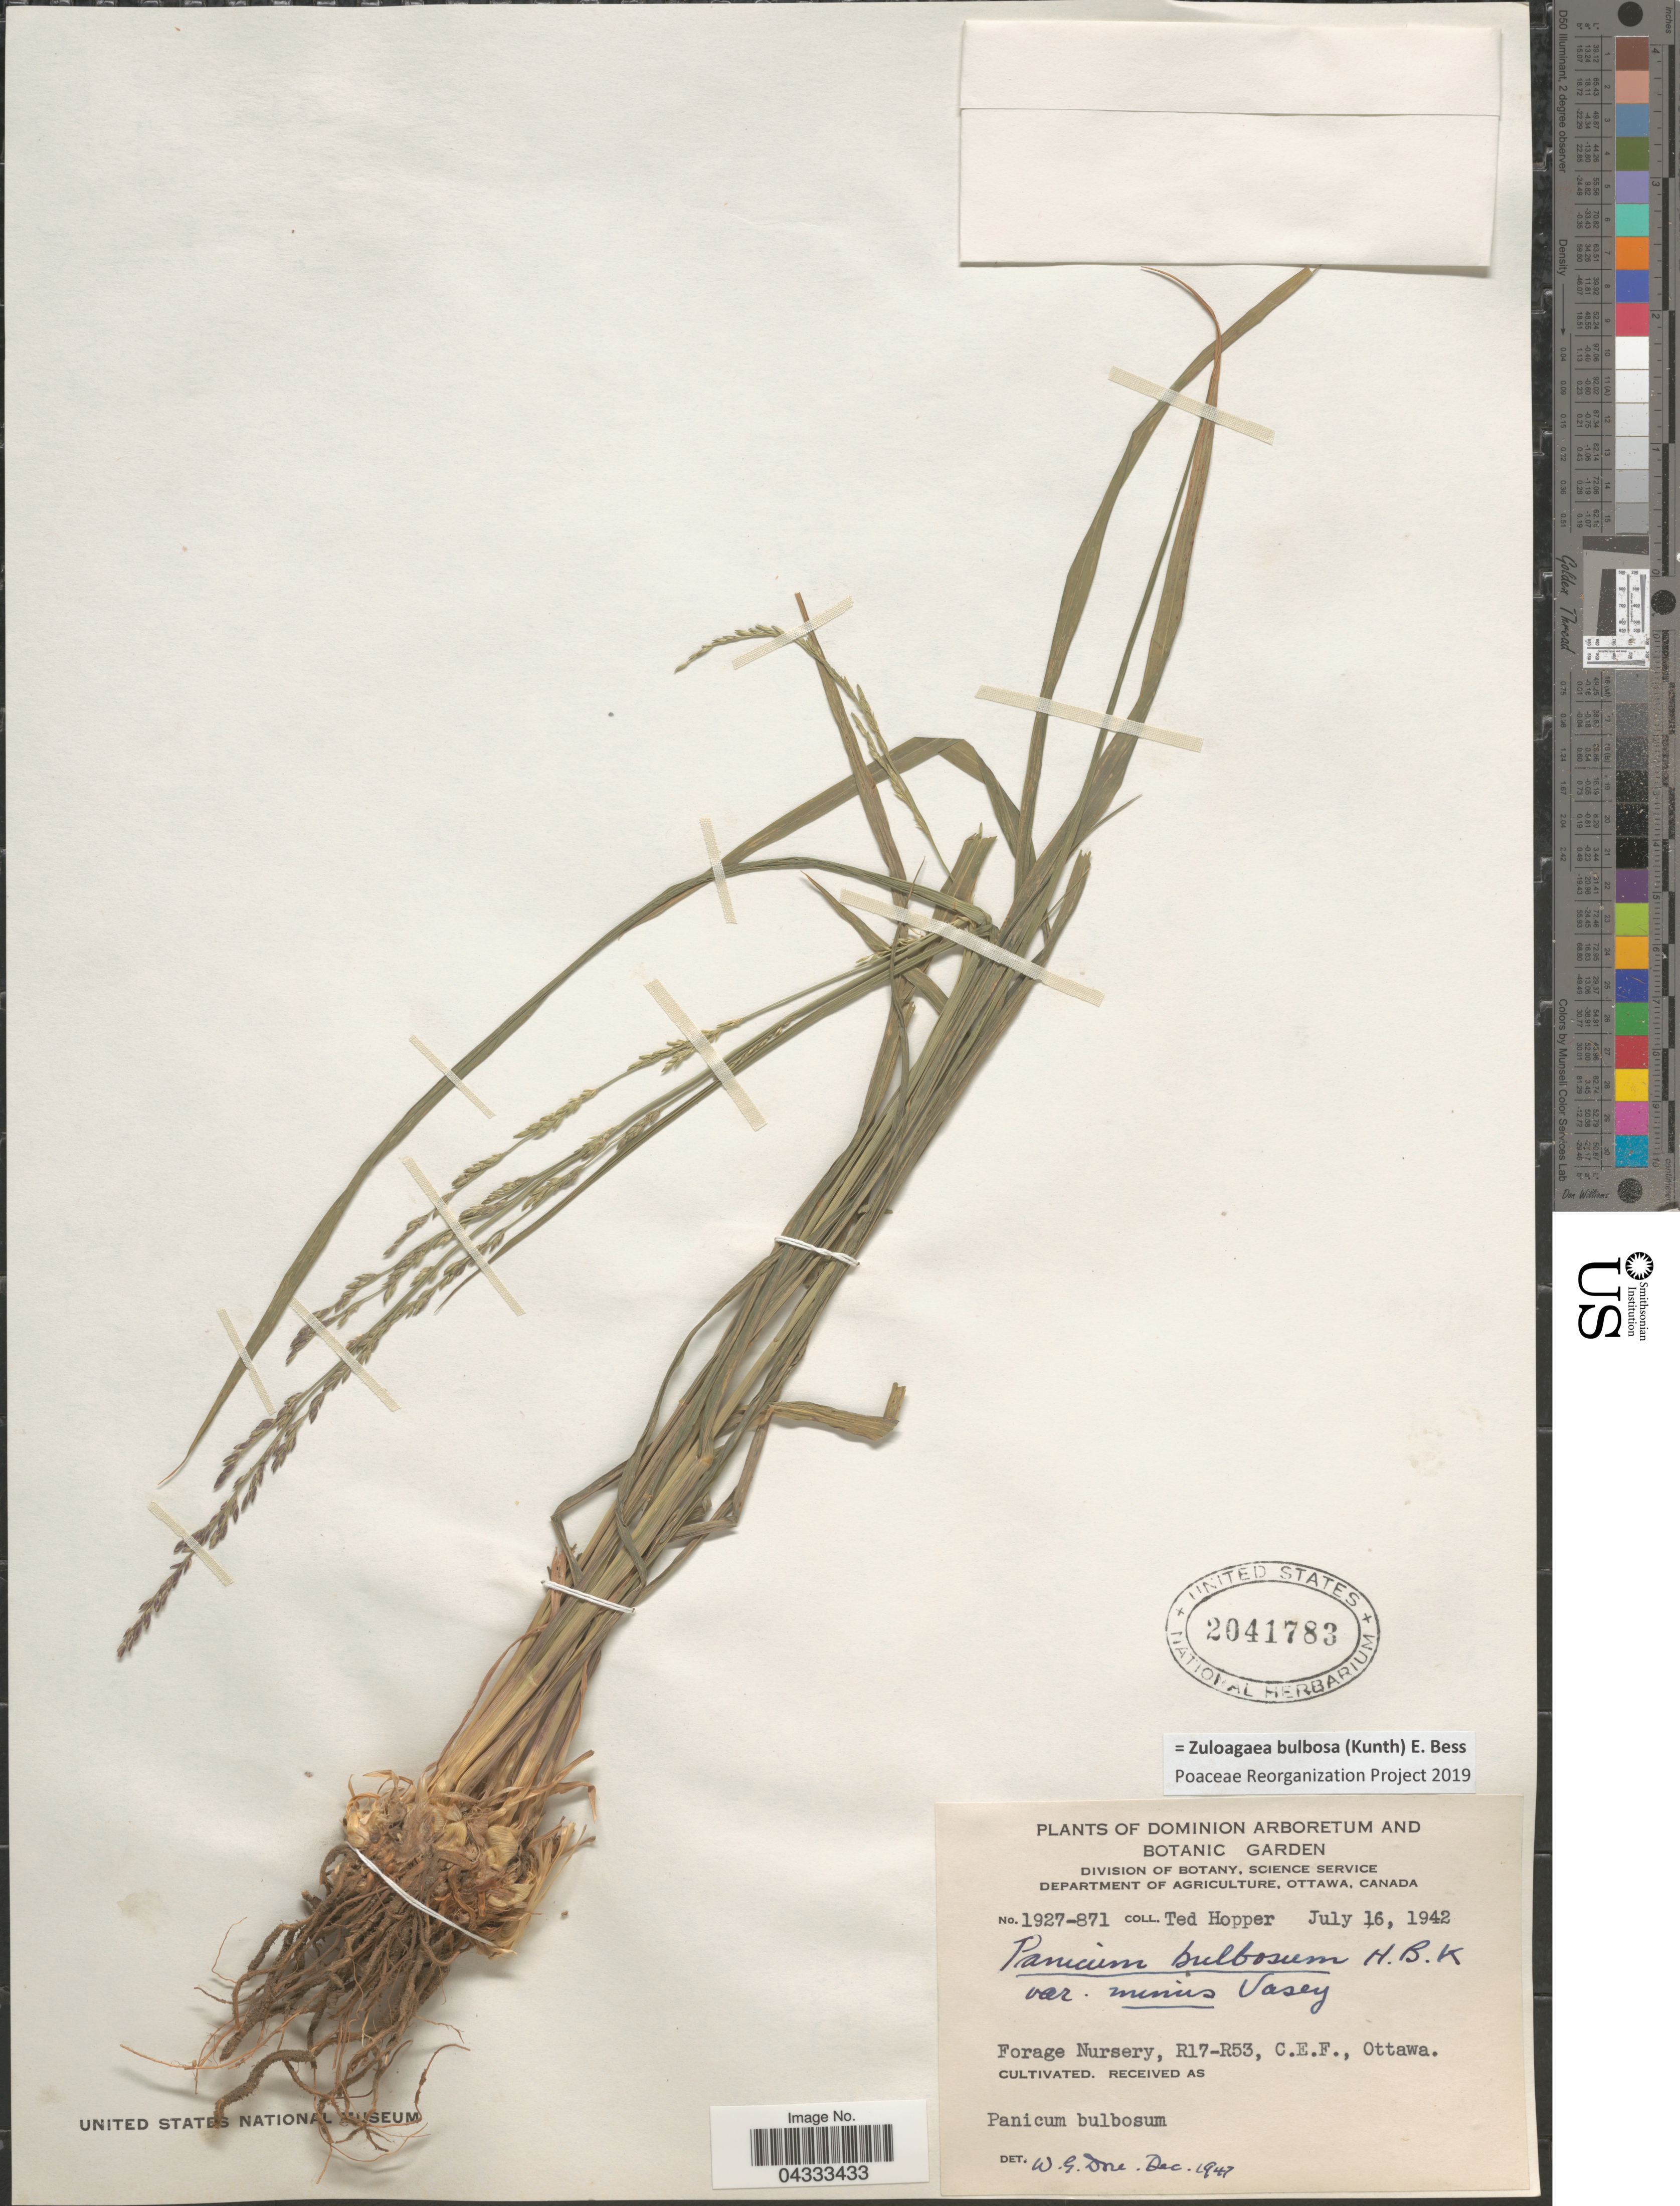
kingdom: Plantae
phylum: Tracheophyta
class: Liliopsida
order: Poales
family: Poaceae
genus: Zuloagaea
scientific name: Zuloagaea bulbosa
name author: (Kunth) E. Bess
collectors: T. Hopper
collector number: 1927-871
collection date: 1942-07-16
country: Canada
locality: Forage Nursery, R17-R53, C.E.F., Ottawa. Cultivated.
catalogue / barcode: US 2041783